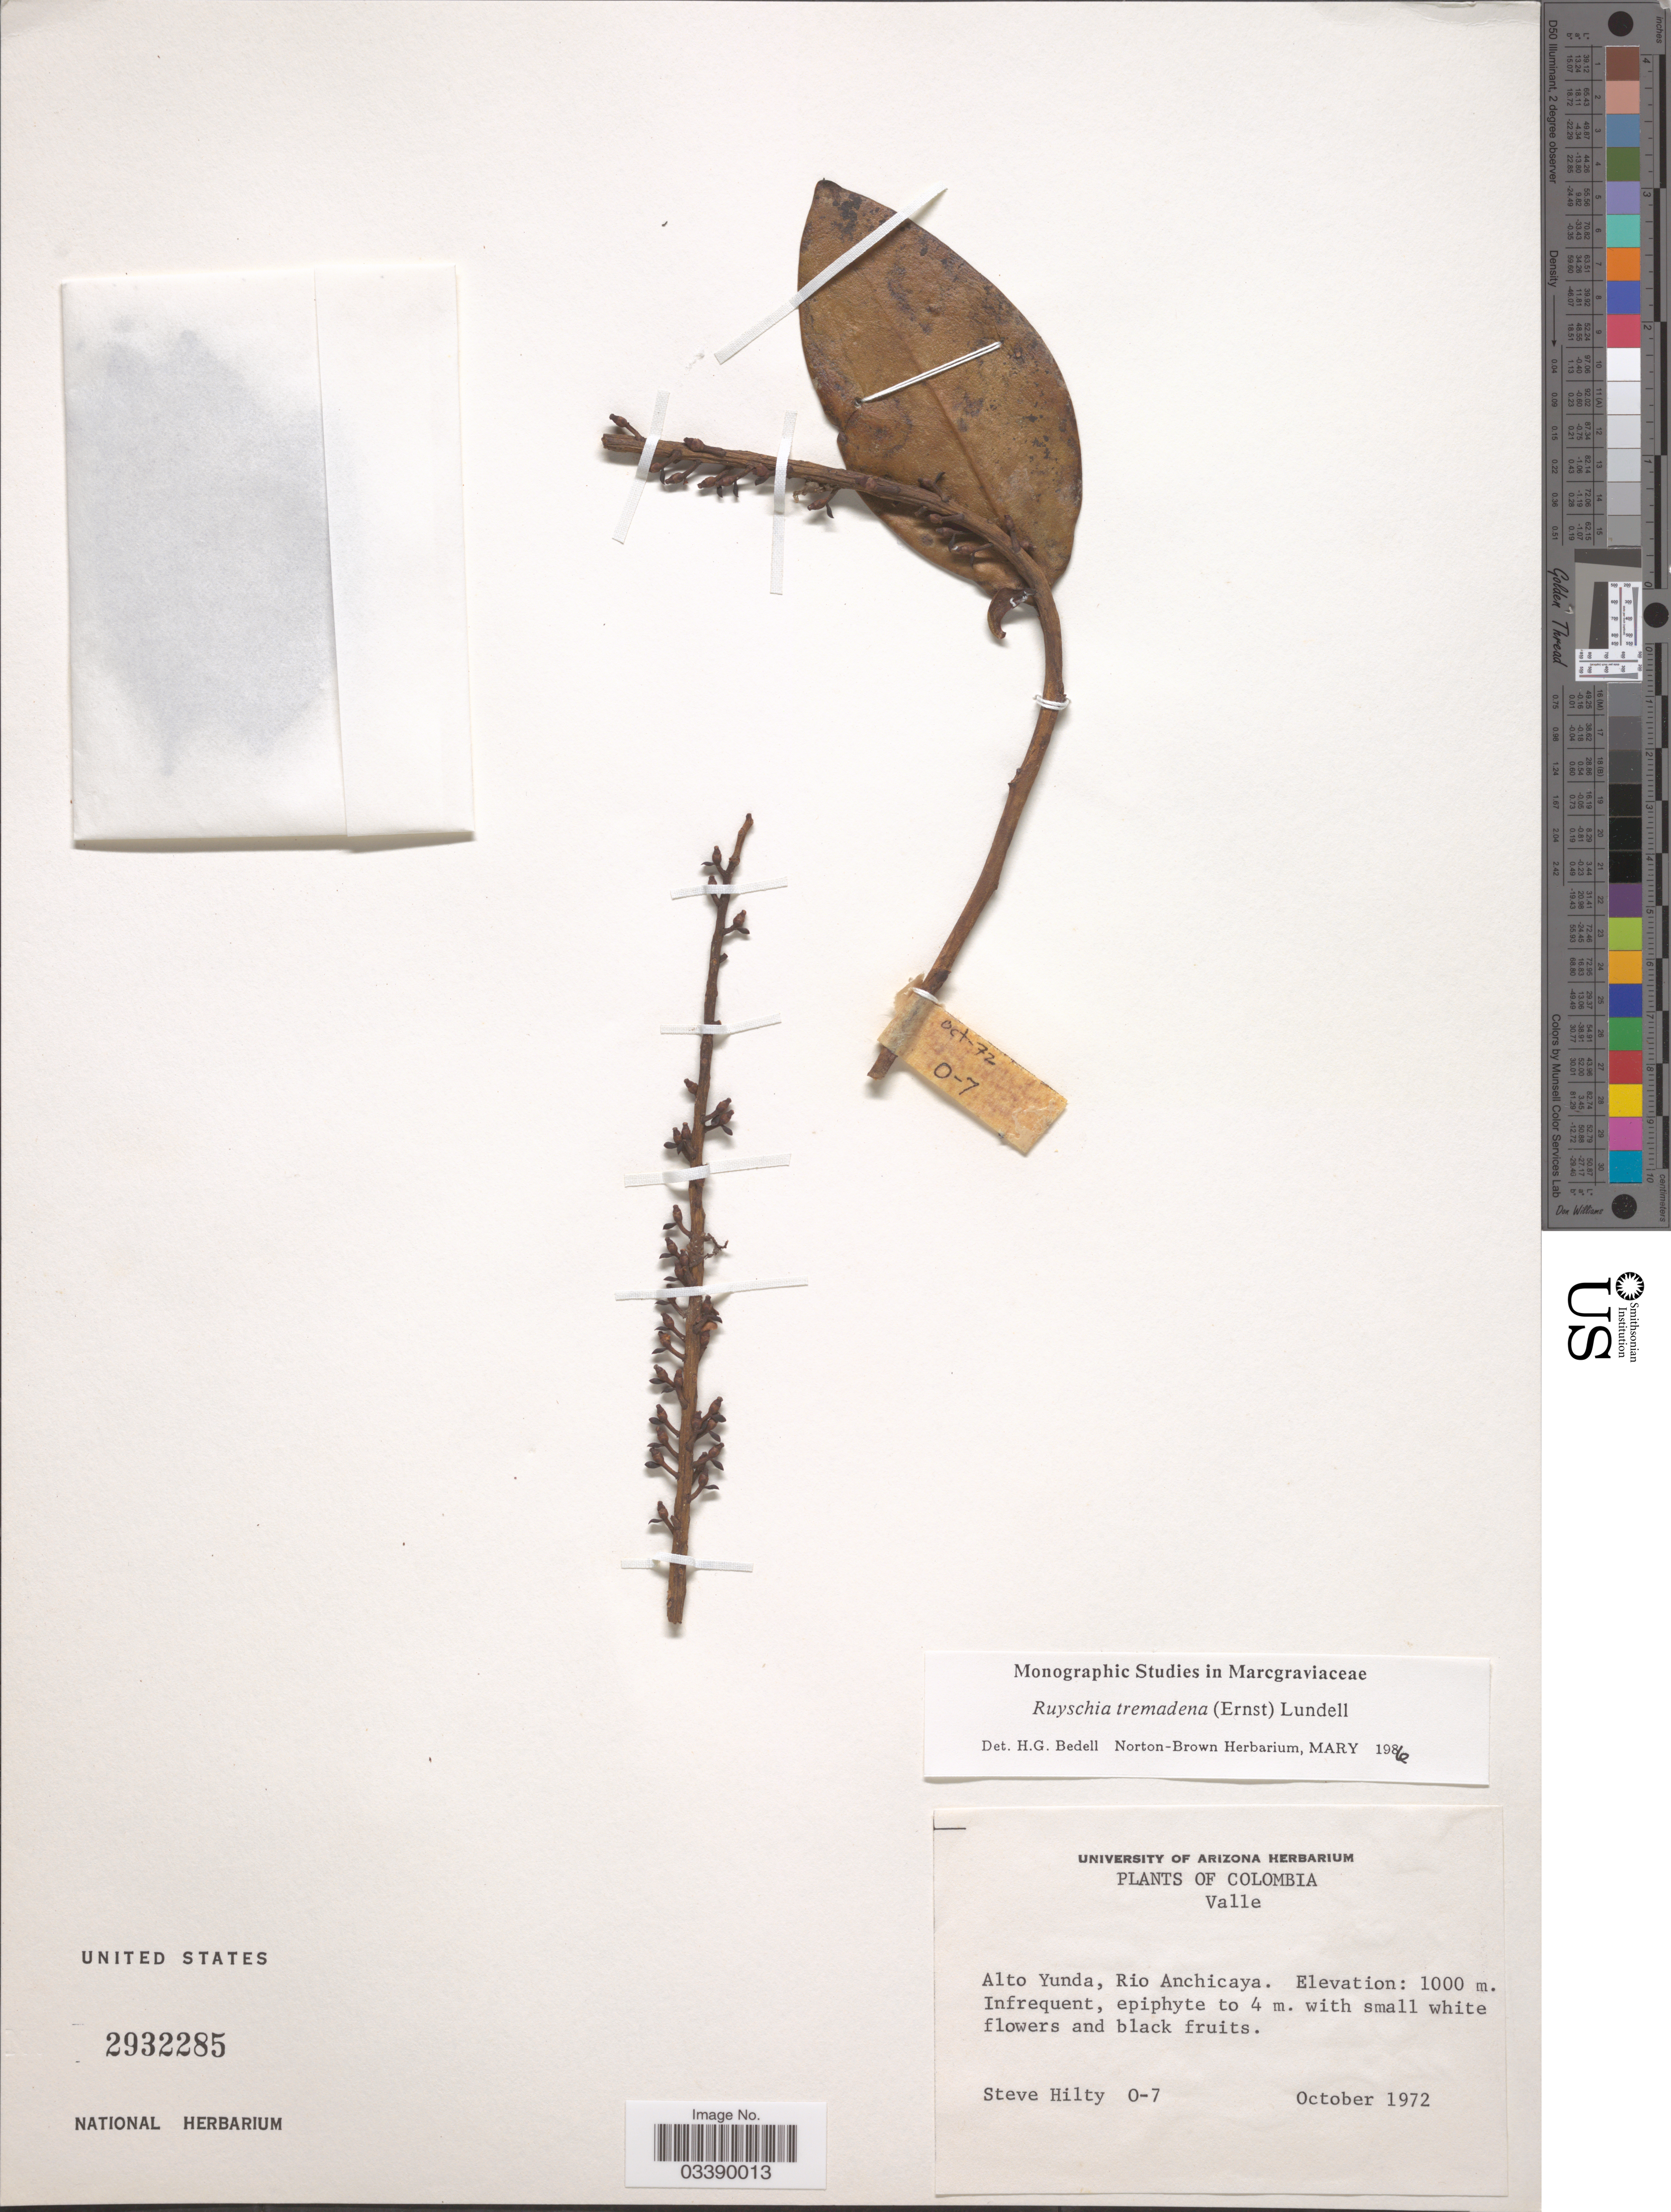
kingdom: Plantae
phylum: Tracheophyta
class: Magnoliopsida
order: Ericales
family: Marcgraviaceae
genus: Ruyschia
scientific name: Ruyschia tremadena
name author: (Ernst) Lundell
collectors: S. Hilty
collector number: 0-7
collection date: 1972-10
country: Colombia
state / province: Valle del Cauca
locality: Valle. Alto Yunda, Rio Anchicaya.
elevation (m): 1000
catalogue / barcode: US 2932285